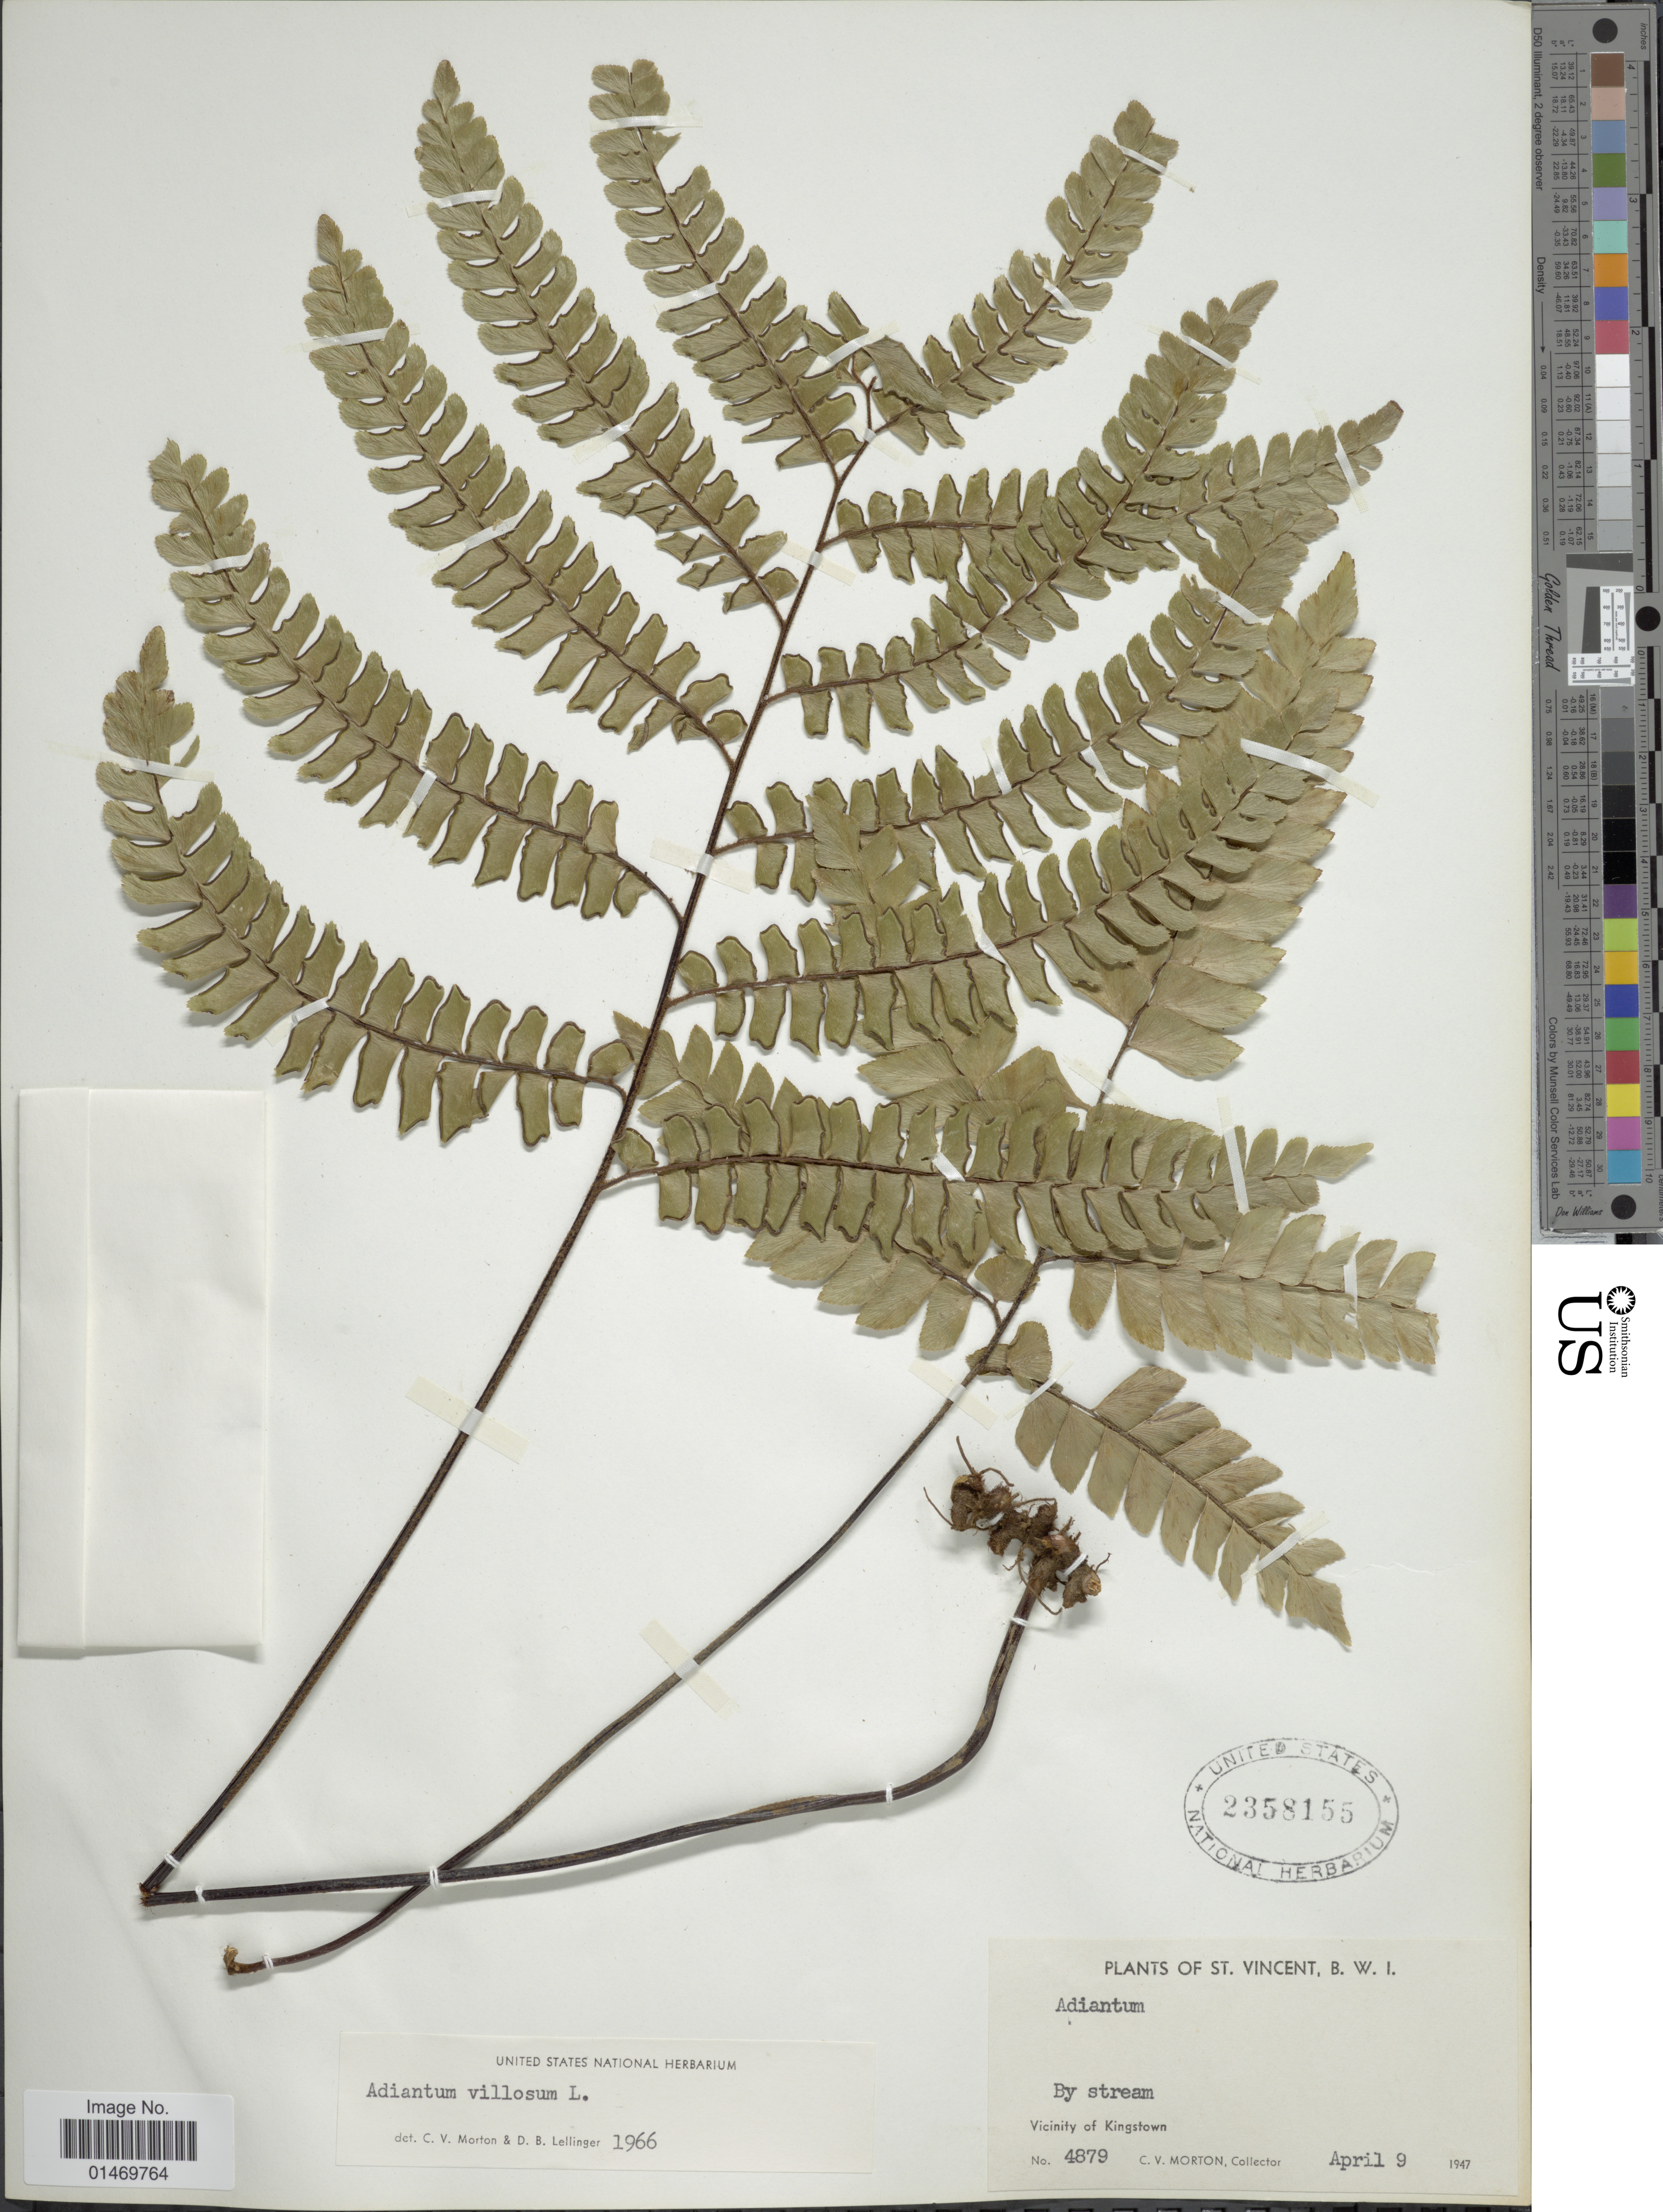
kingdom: Plantae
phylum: Tracheophyta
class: Polypodiopsida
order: Polypodiales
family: Pteridaceae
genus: Adiantum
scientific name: Adiantum villosum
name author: L.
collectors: C. V. Morton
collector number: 4879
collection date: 1947-04-09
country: St. Vincent - Grenadines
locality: St. Vincent, B.W.I. Vicinity of Kingstown.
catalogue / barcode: US 2358155